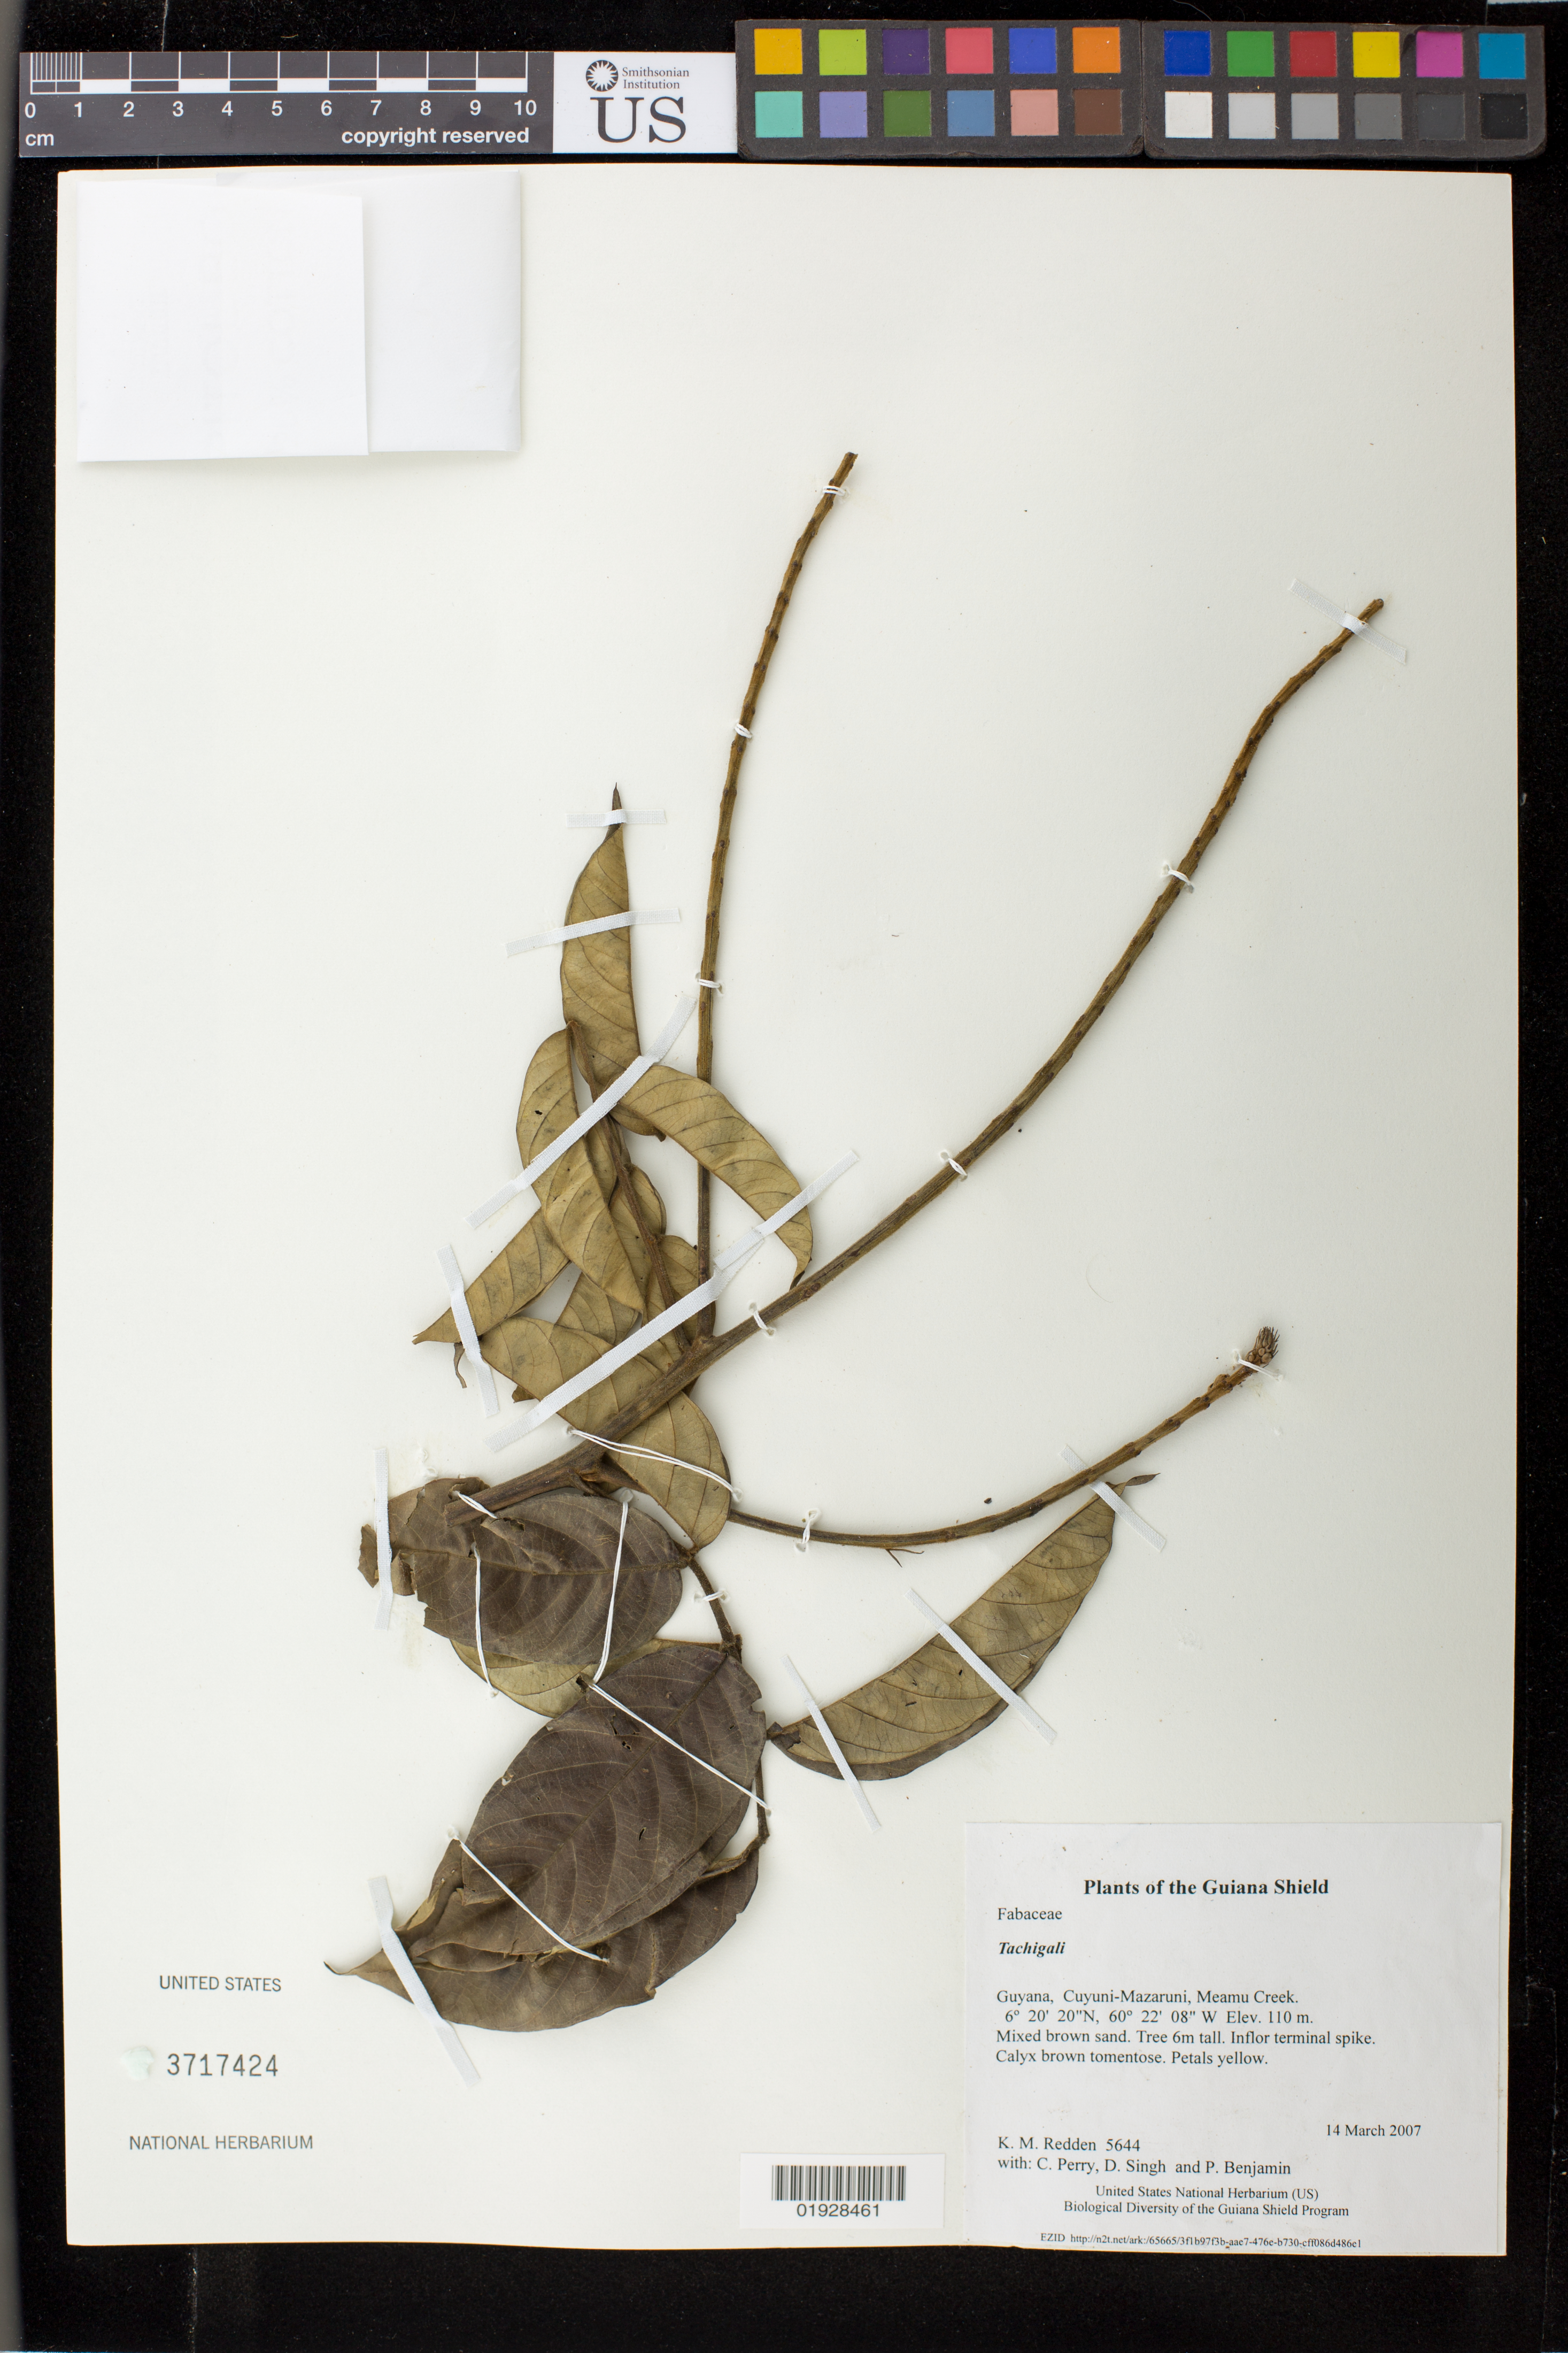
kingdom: Plantae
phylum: Tracheophyta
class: Magnoliopsida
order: Fabales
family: Fabaceae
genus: Tachigali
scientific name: Tachigali sp.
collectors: K. M. Redden, C. Perry, D. Singh & P. Benjamin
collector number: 5644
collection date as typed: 14 March 2007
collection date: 2007-03-14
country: Guyana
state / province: Cuyuni-Mazaruni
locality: Meamu Creek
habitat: Mixed brown sand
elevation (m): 110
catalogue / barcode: US 3717424